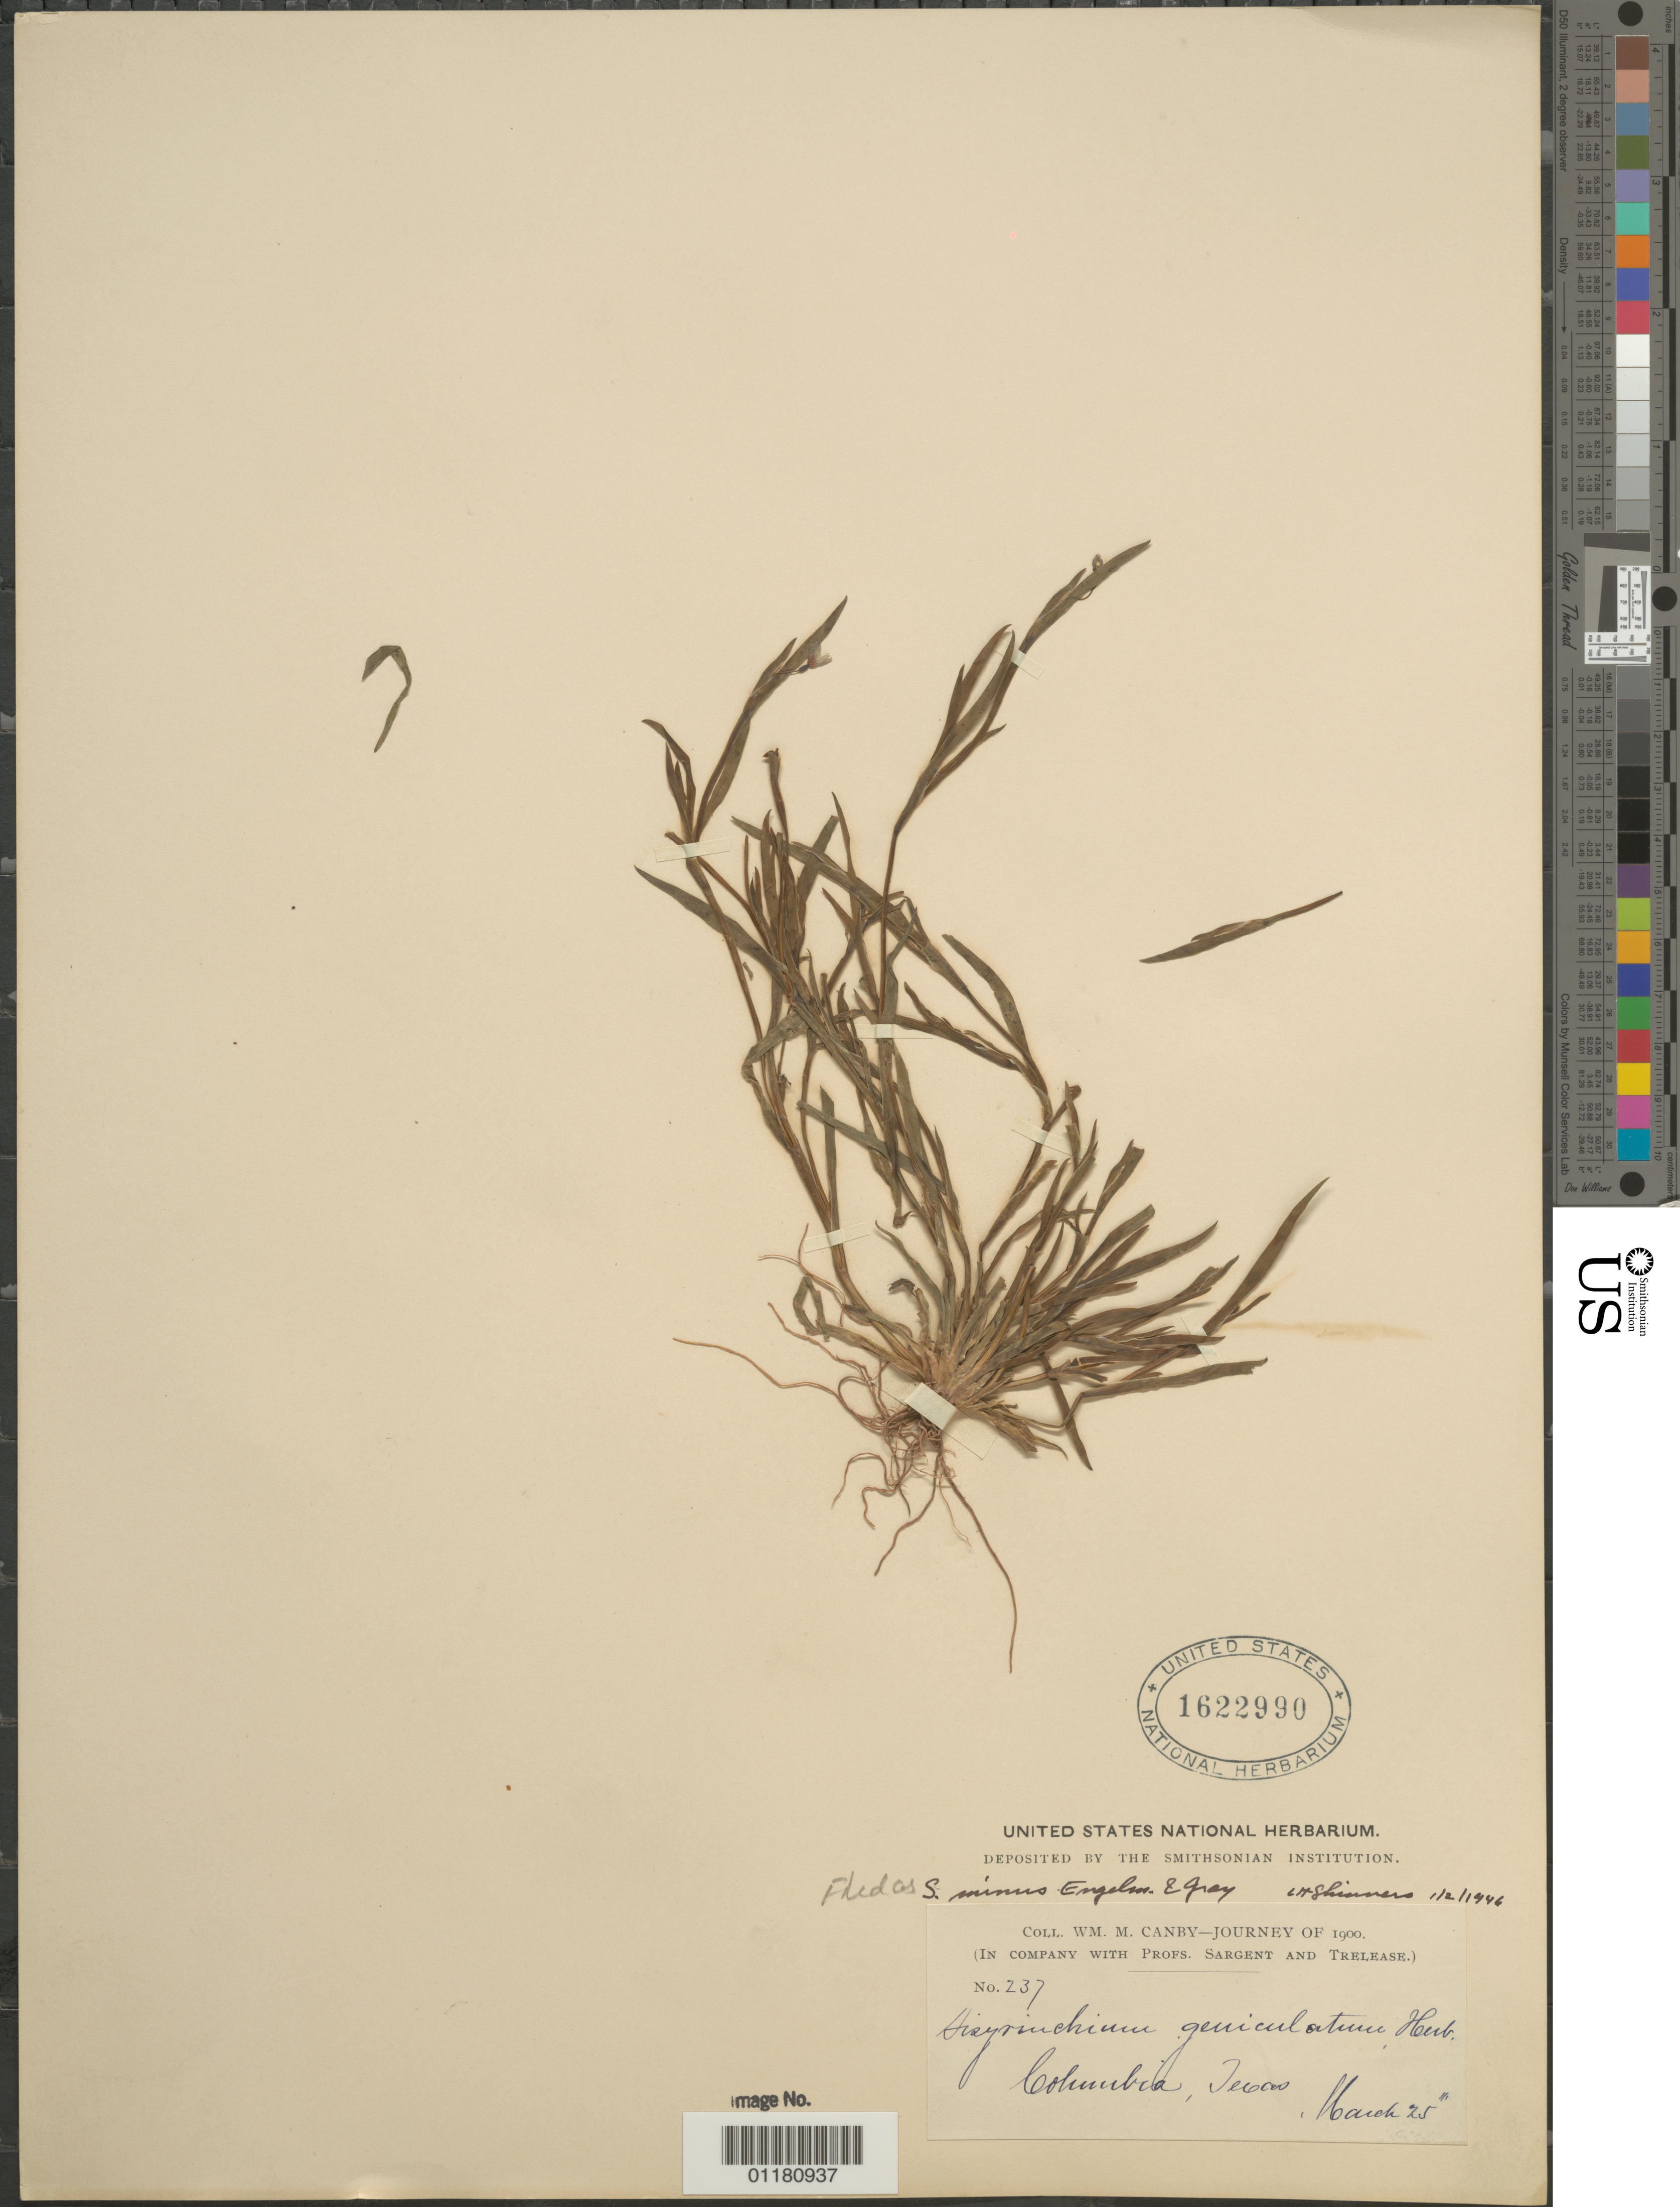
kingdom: Plantae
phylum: Tracheophyta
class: Liliopsida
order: Asparagales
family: Iridaceae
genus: Sisyrinchium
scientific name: Sisyrinchium minus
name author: Engelm. & A. Gray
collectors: W. M. Canby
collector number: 237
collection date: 1900-03-25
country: United States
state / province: Texas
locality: Columbia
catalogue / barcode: US 1622990